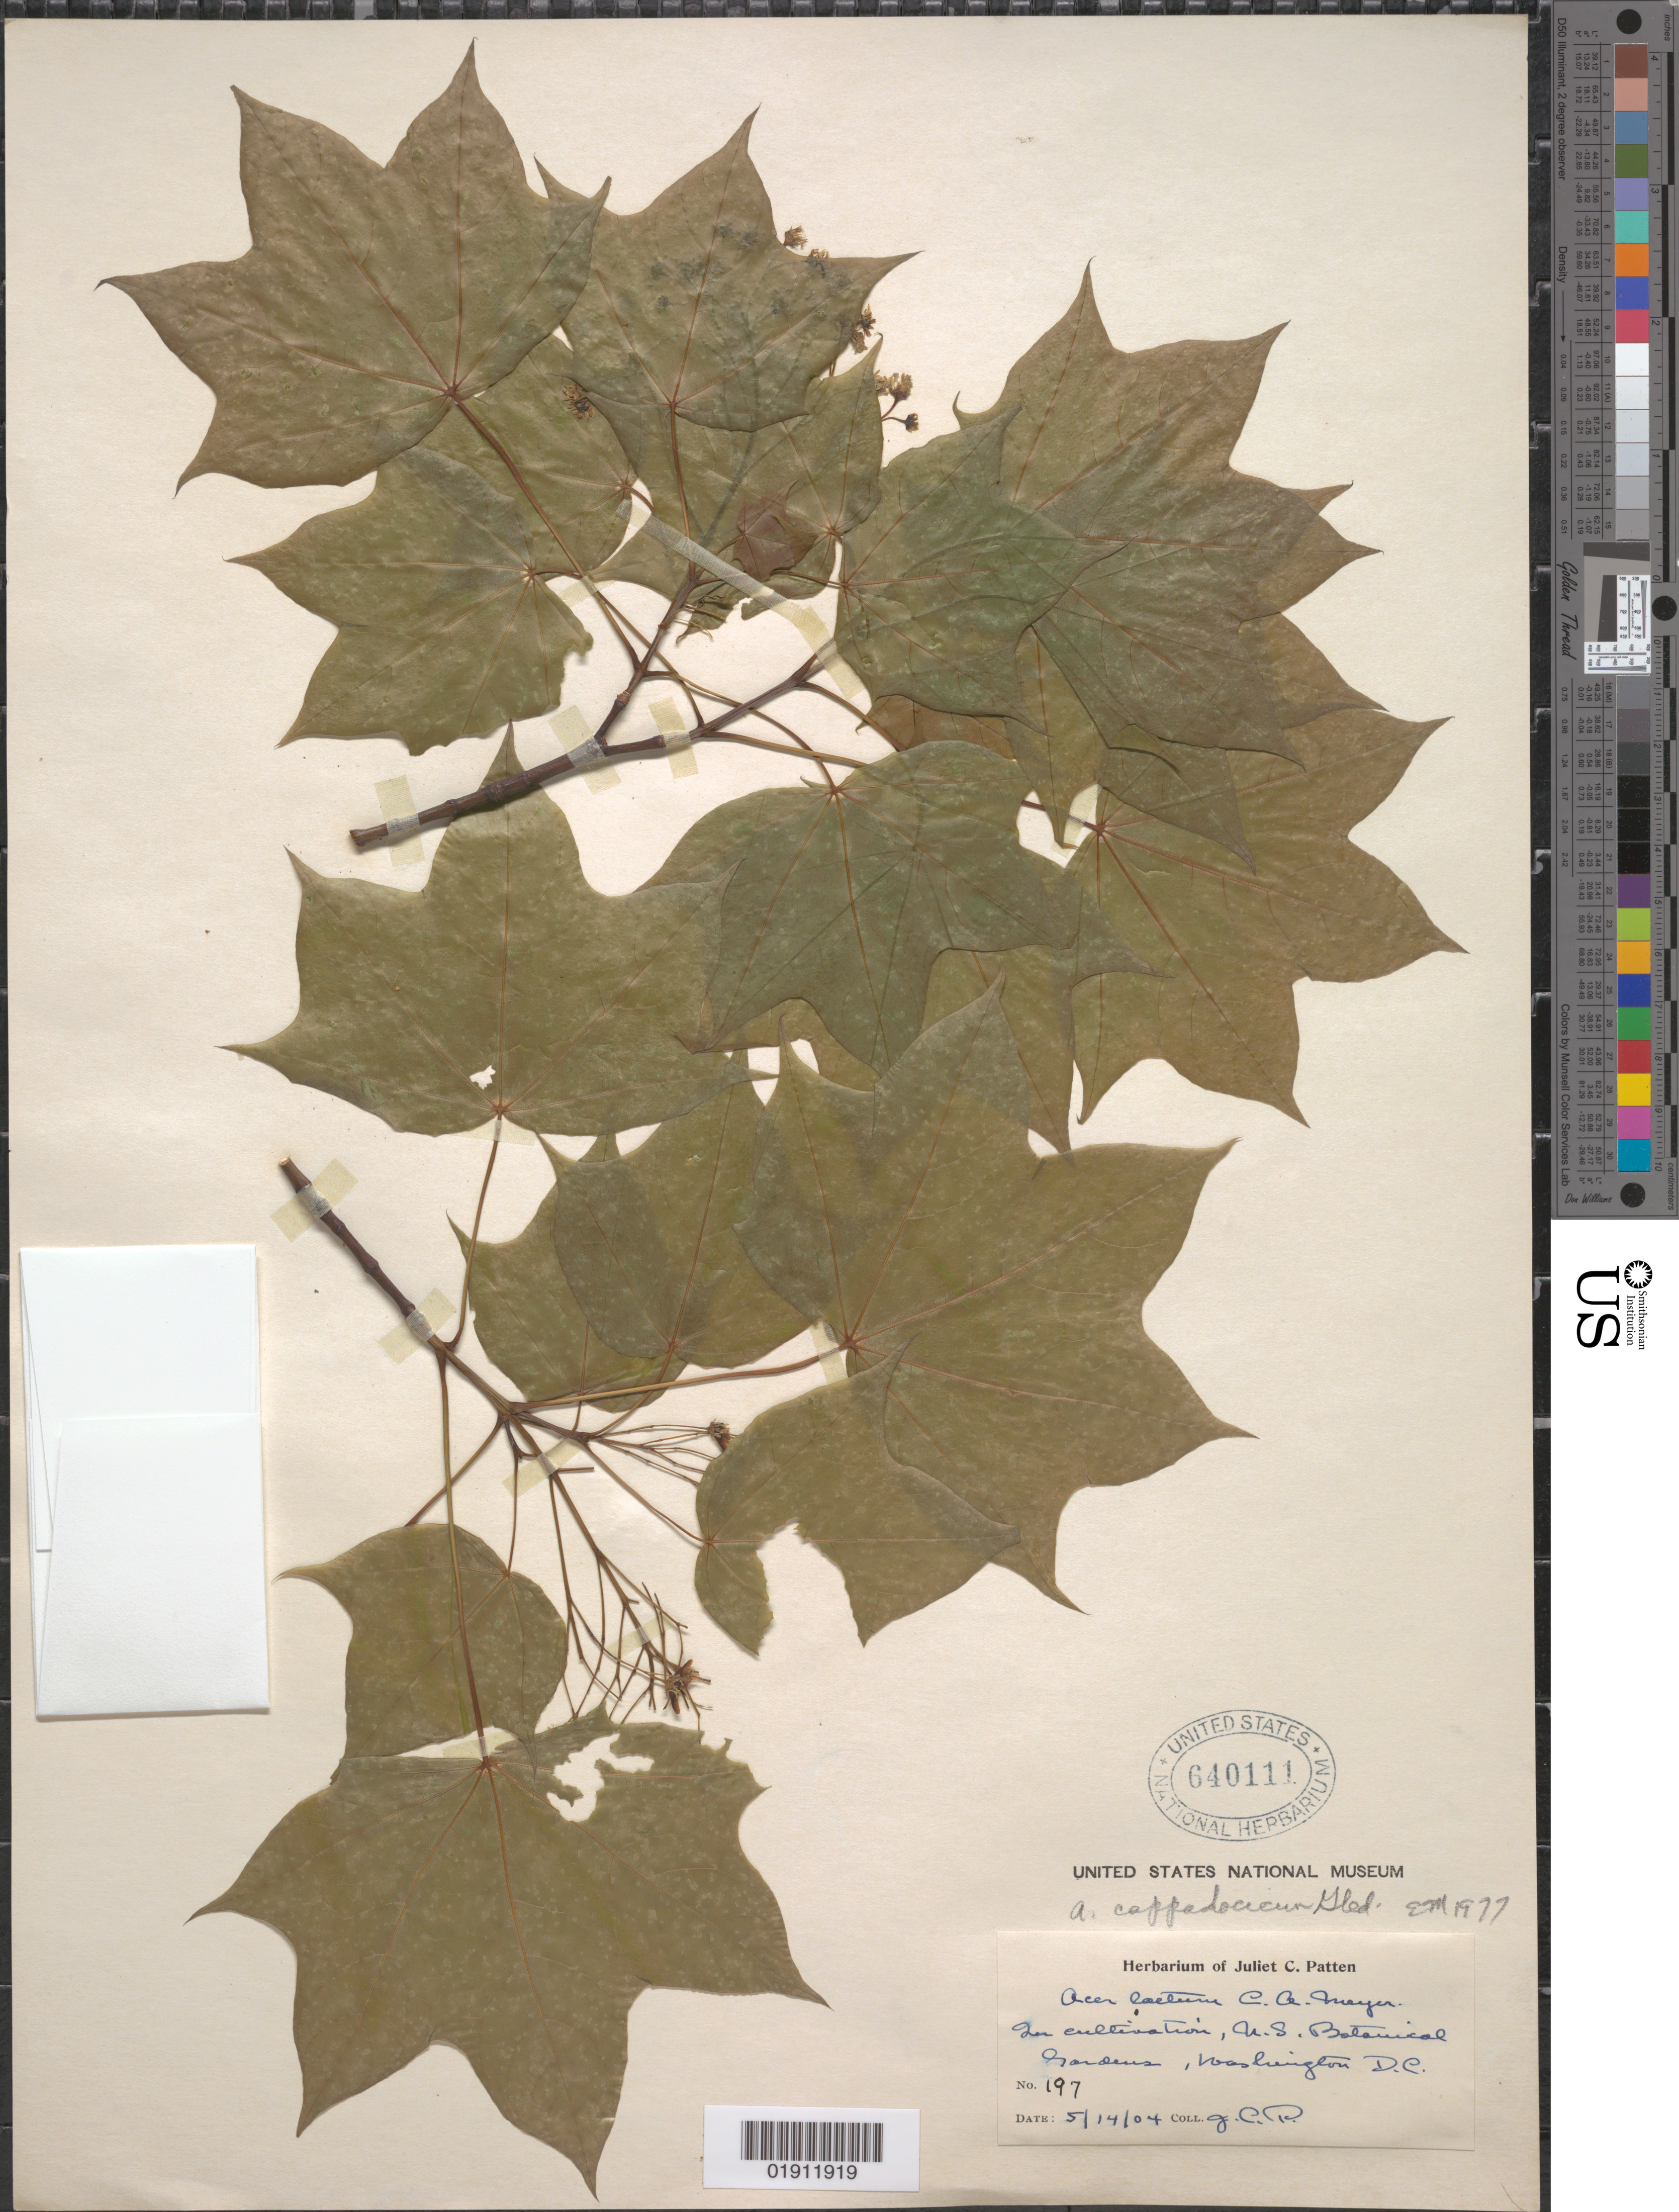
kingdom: Plantae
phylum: Tracheophyta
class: Magnoliopsida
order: Sapindales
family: Sapindaceae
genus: Acer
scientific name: Acer cappadocicum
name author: Gled.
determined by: Murray, Edward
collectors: J. Patten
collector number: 197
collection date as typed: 5/14/04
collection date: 1904-05-14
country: United States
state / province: District of Columbia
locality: USDA Botanical Garden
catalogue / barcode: US 640111